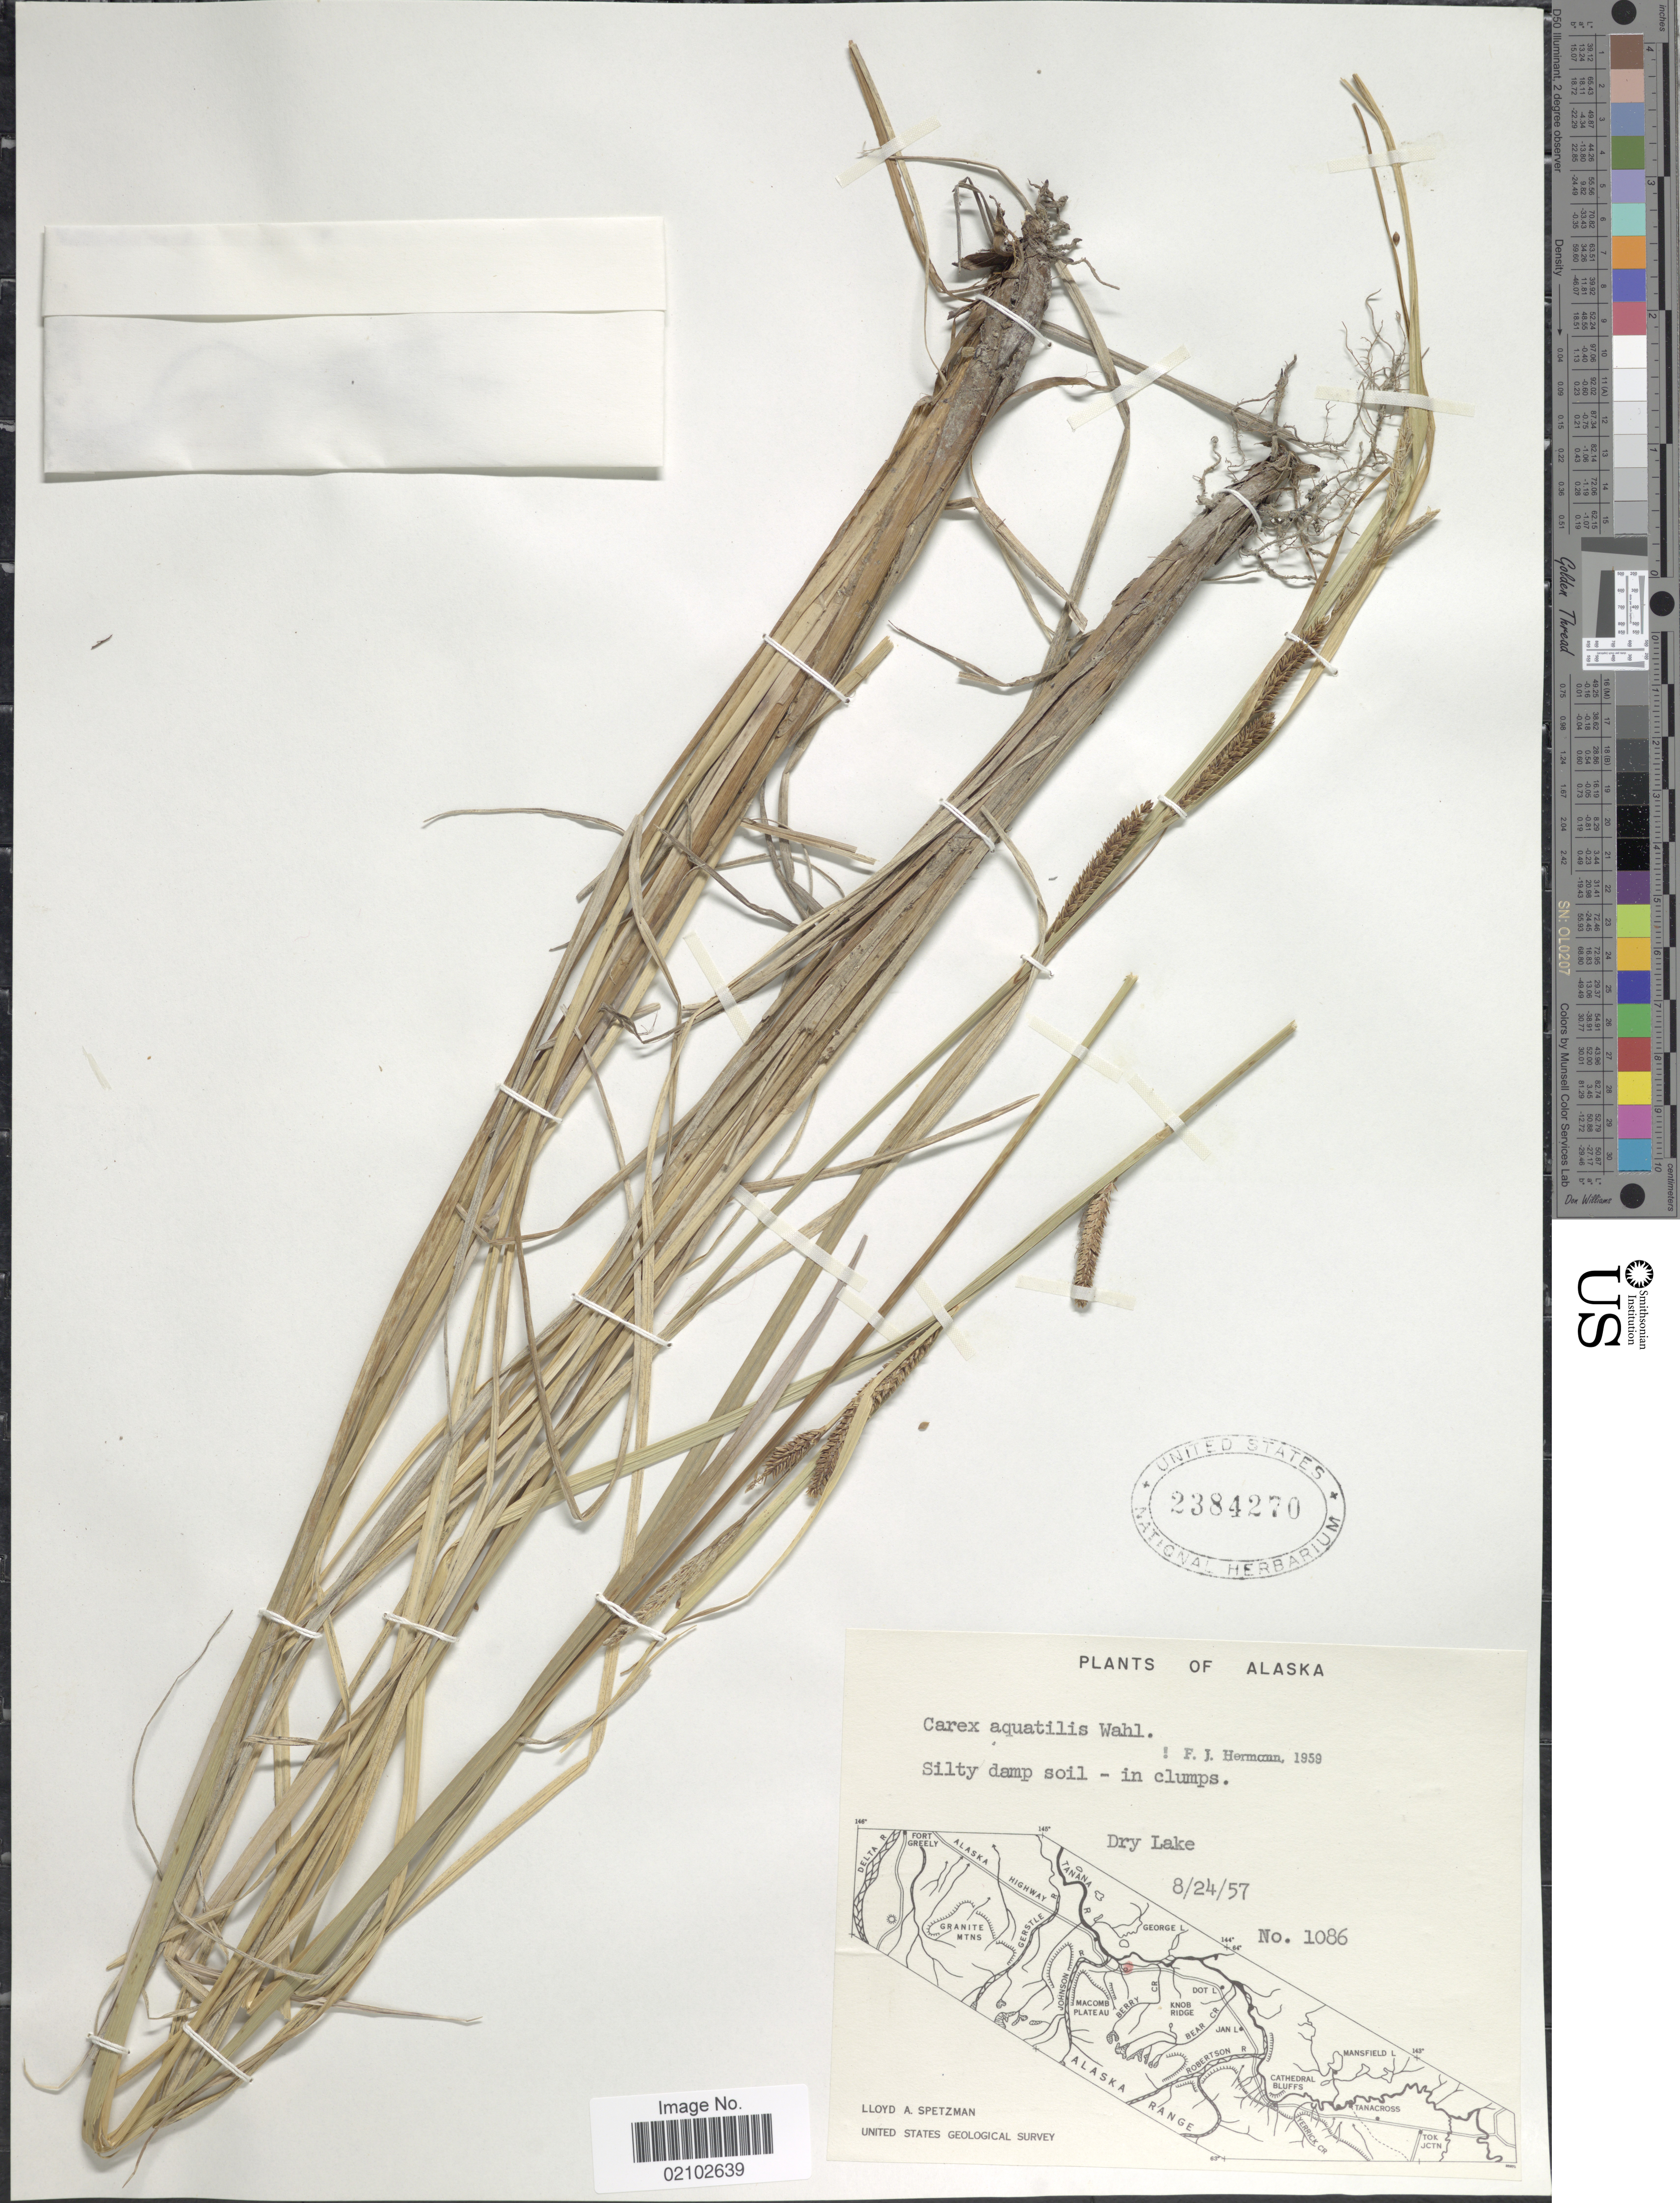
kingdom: Plantae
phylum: Tracheophyta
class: Liliopsida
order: Poales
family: Cyperaceae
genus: Carex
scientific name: Carex aquatilis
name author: Wahlenb.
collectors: L. Spetzman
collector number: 1086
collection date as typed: Transcribed d/m/y: 24/8/57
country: United States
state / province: Alaska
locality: Silty damp soil-in clumps, Dry Lake.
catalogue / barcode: US 2384270